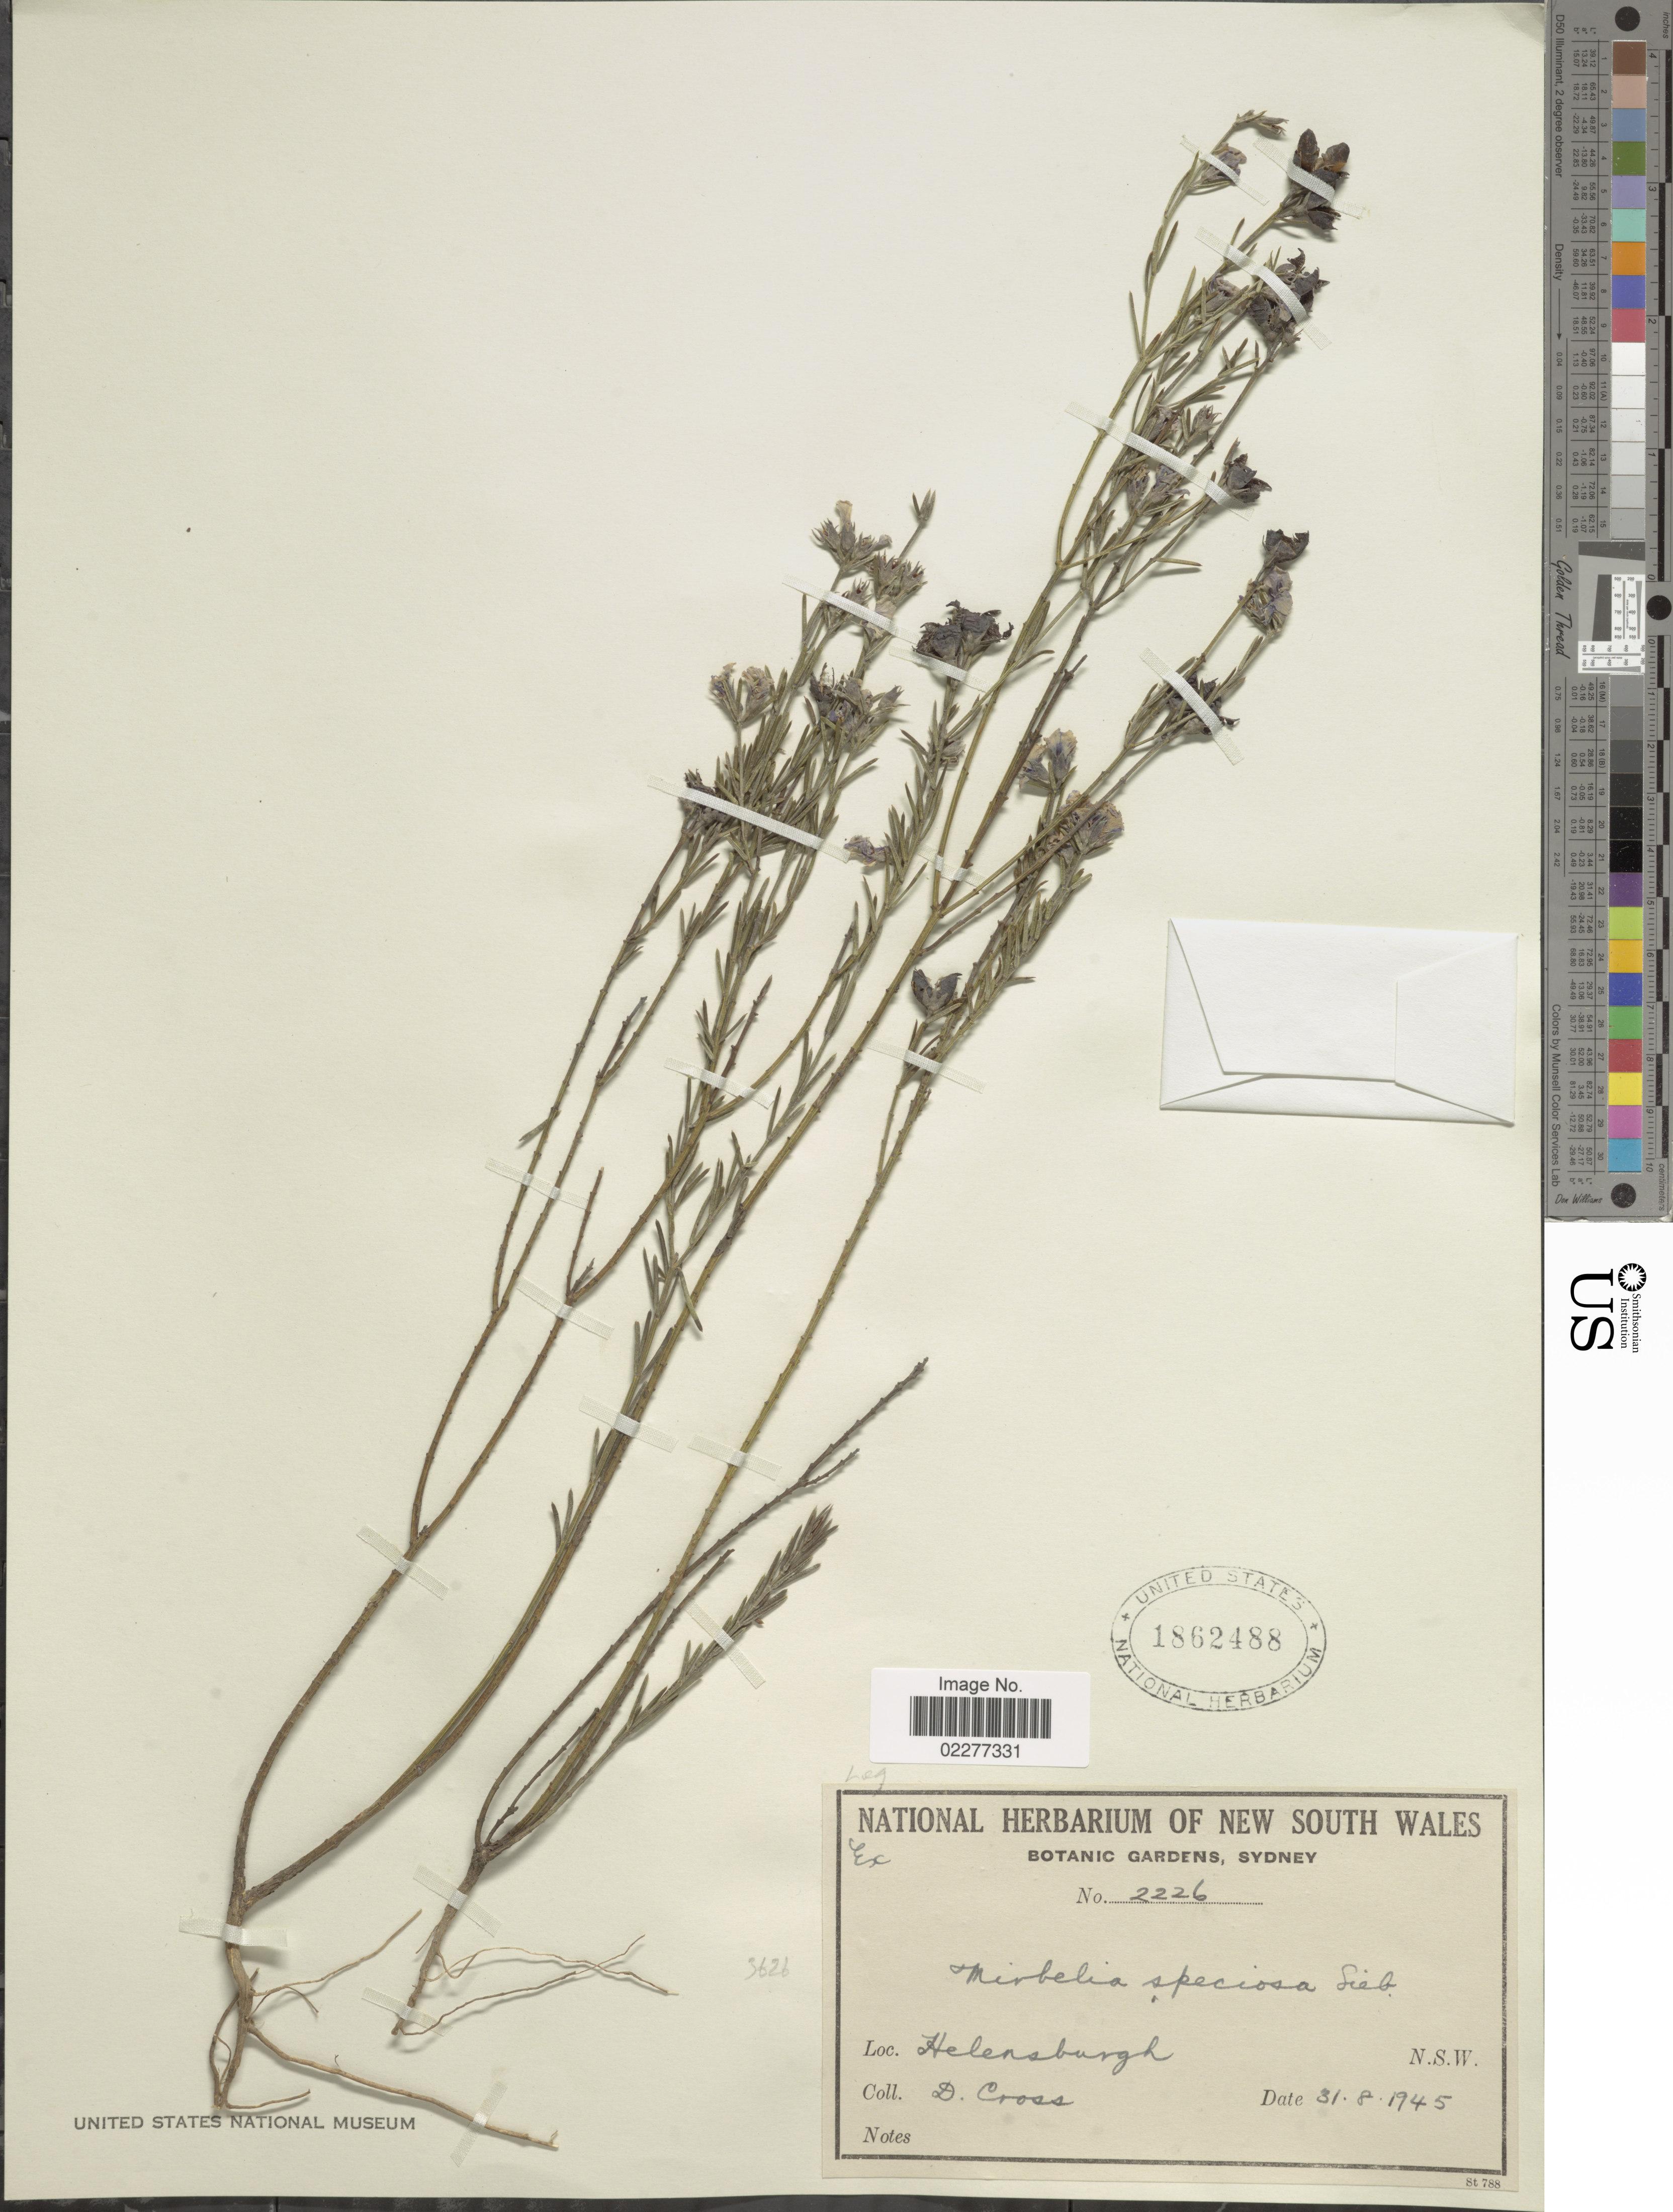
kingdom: Plantae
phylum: Tracheophyta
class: Magnoliopsida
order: Fabales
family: Fabaceae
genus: Mirbelia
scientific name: Mirbelia speciosa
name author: DC.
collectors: D. Cross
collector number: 2226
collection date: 1945-08-31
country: Australia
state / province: New South Wales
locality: Helensburgh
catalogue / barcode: US 1862488